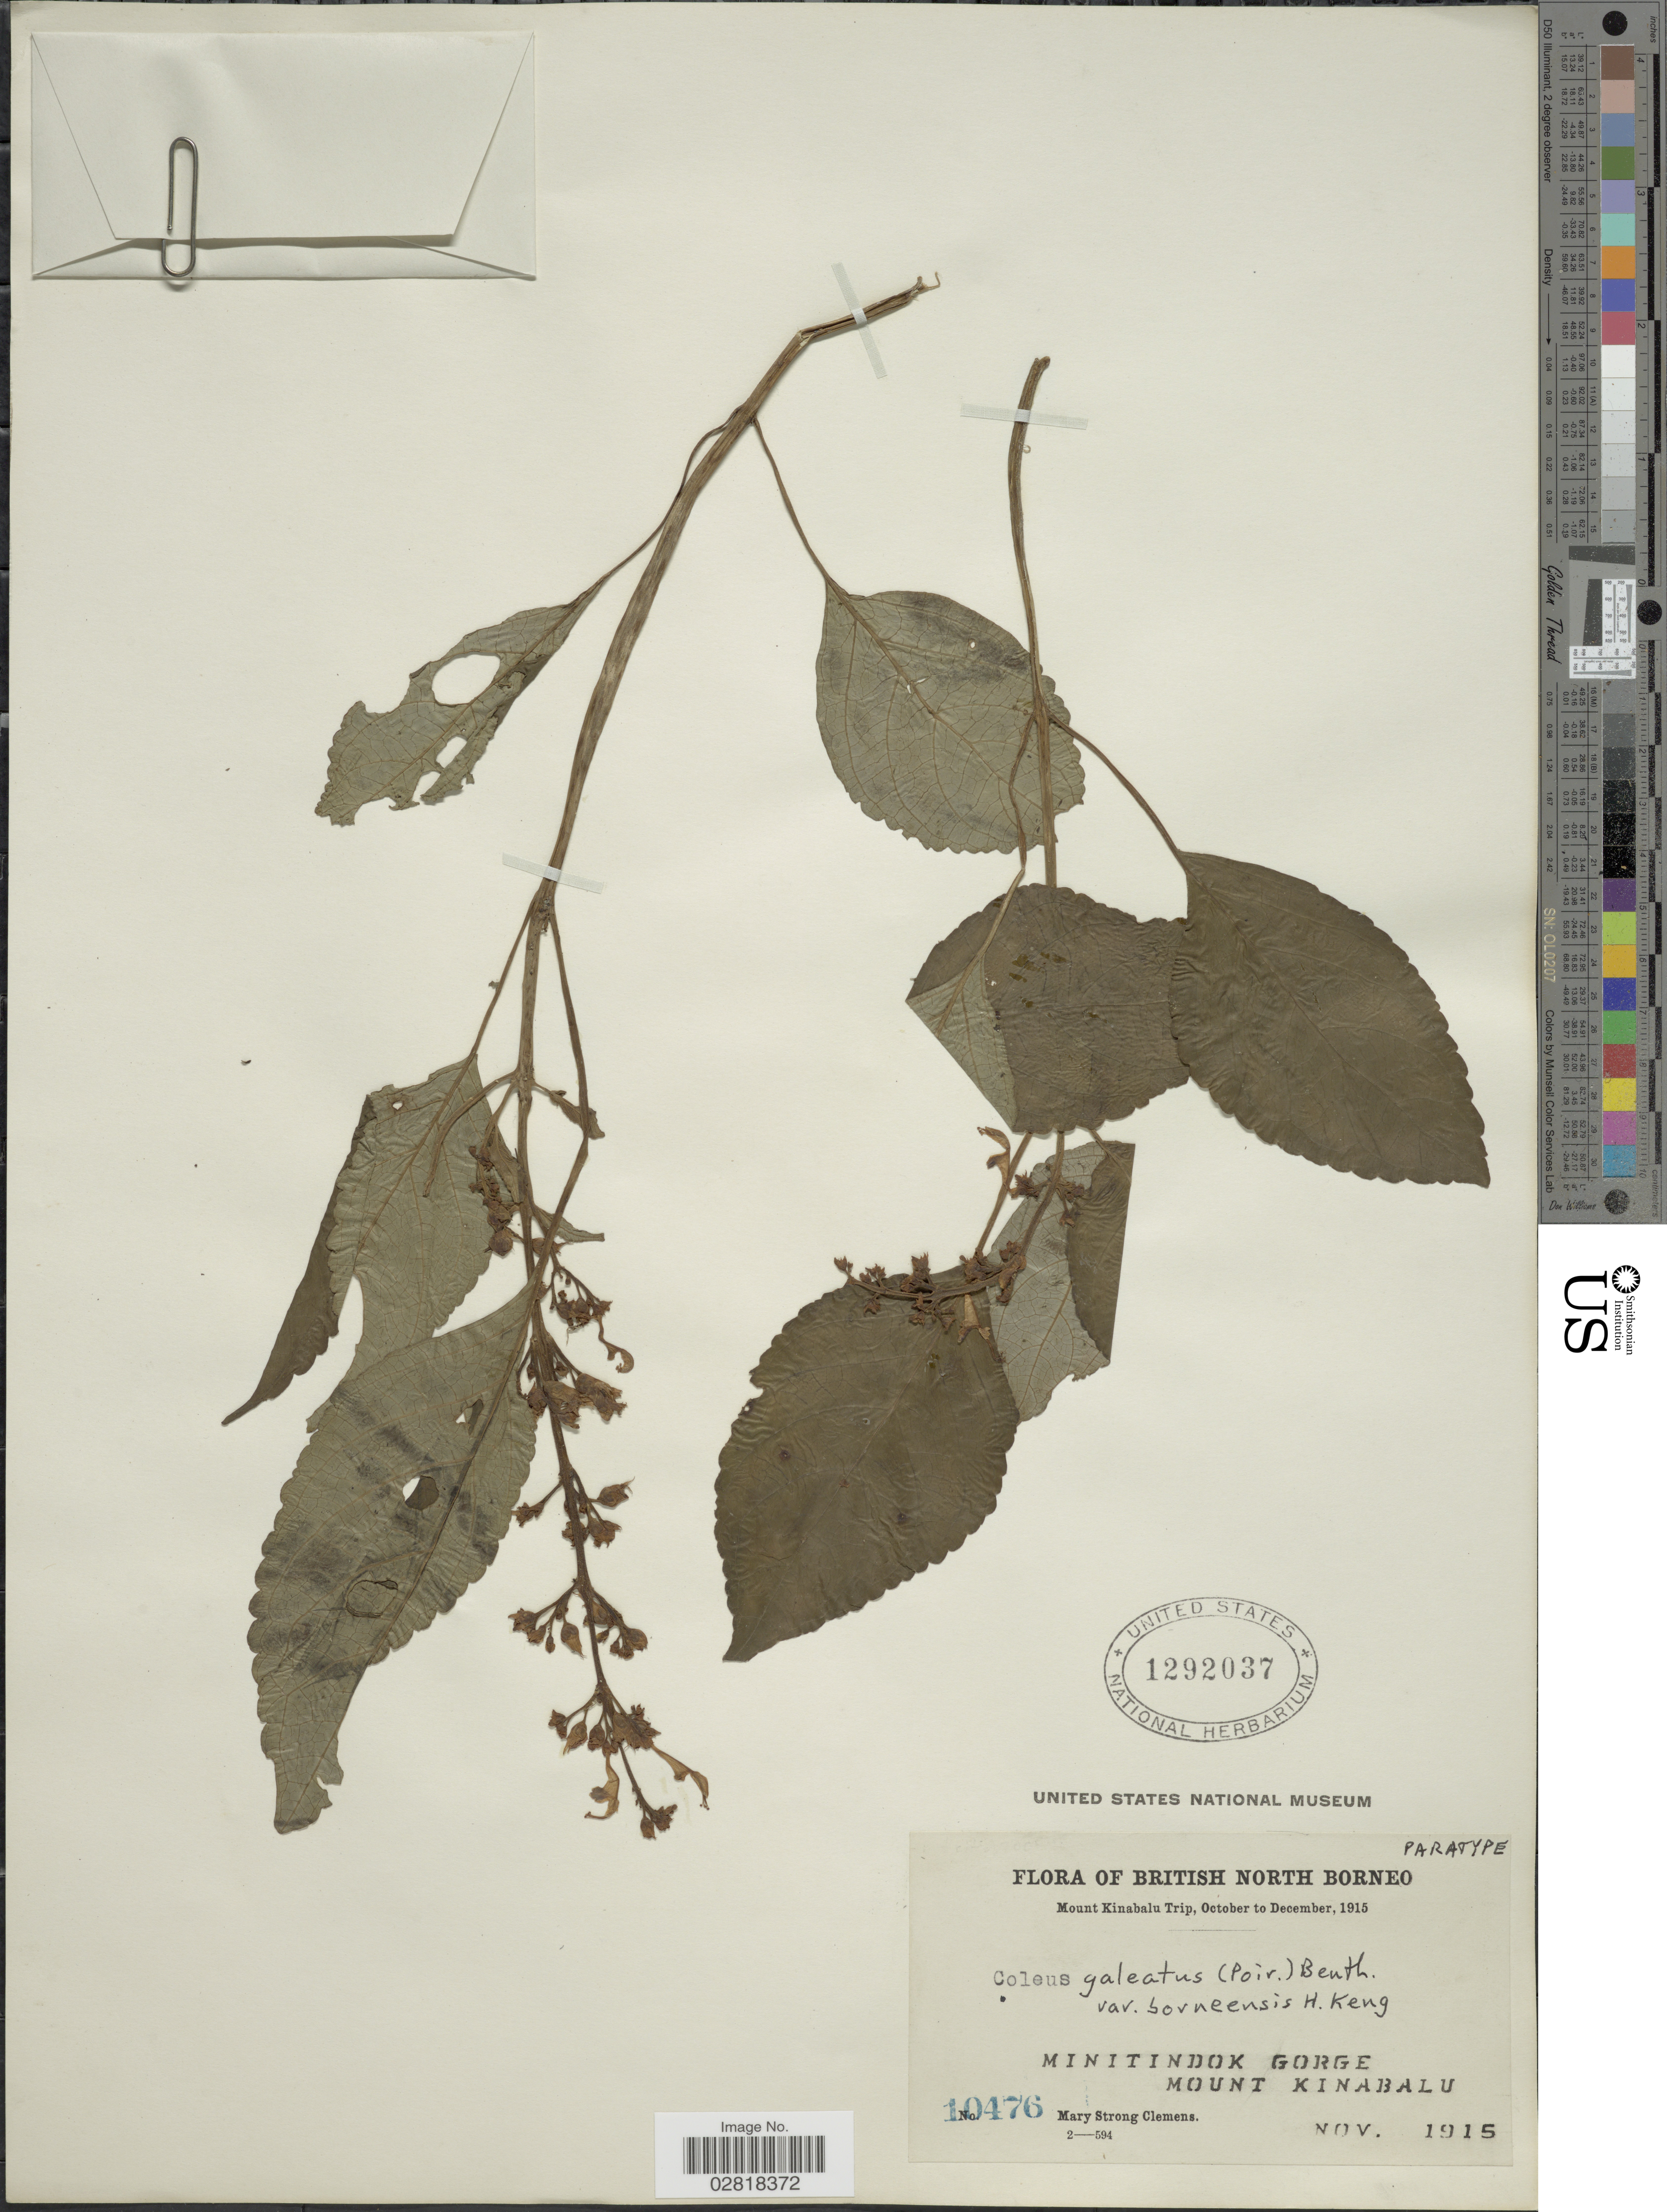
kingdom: Plantae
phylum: Tracheophyta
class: Magnoliopsida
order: Lamiales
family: Lamiaceae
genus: Plectranthus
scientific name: Plectranthus galeatus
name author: Vahl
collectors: M. S. Clemens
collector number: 10476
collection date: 1915-11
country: Malaysia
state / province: Sabah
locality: British North Borneo, Mount Kinabalu Trip, Minitindok Gorge, Mount Kinabalu.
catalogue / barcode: US 1292037